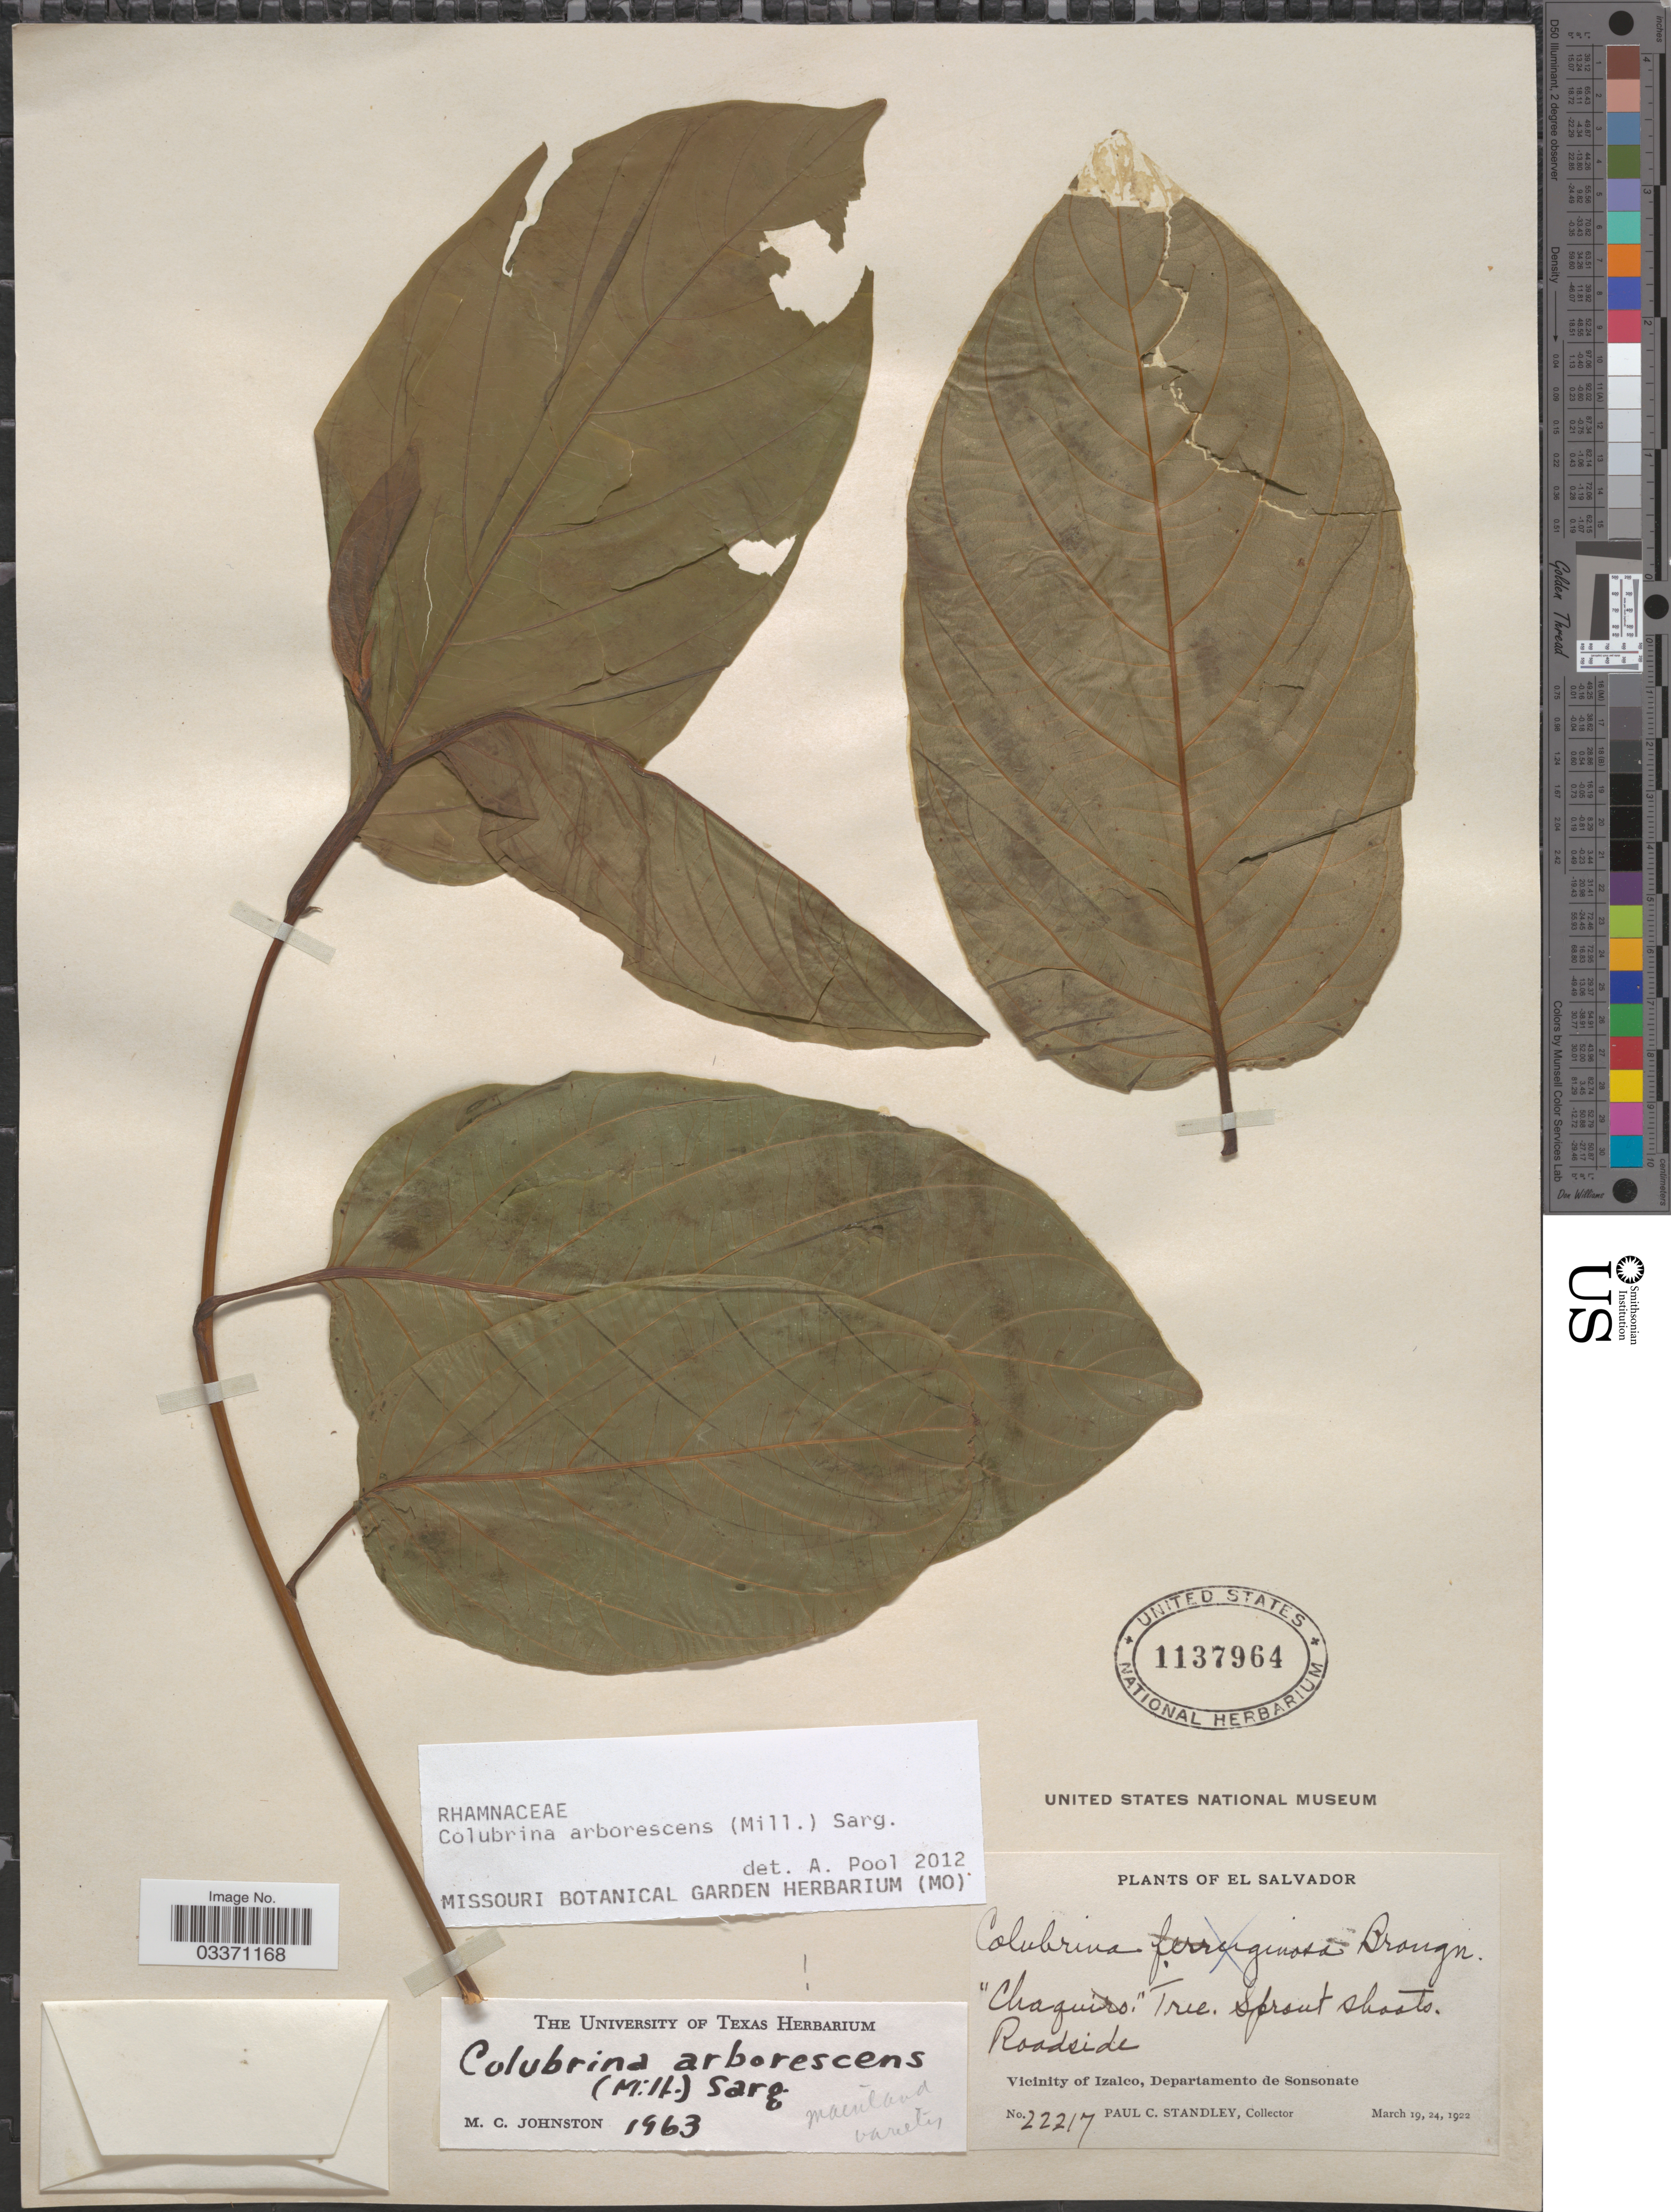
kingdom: Plantae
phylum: Tracheophyta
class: Magnoliopsida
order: Rosales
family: Rhamnaceae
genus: Colubrina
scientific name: Colubrina arborescens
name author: (Mill.) Sarg.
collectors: P. C. Standley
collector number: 22217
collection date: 1922-03-19/1922-03-24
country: El Salvador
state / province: Sonsonate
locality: Vicinity of Izalco, Departamento de Sonsonate.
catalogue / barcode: US 1137964